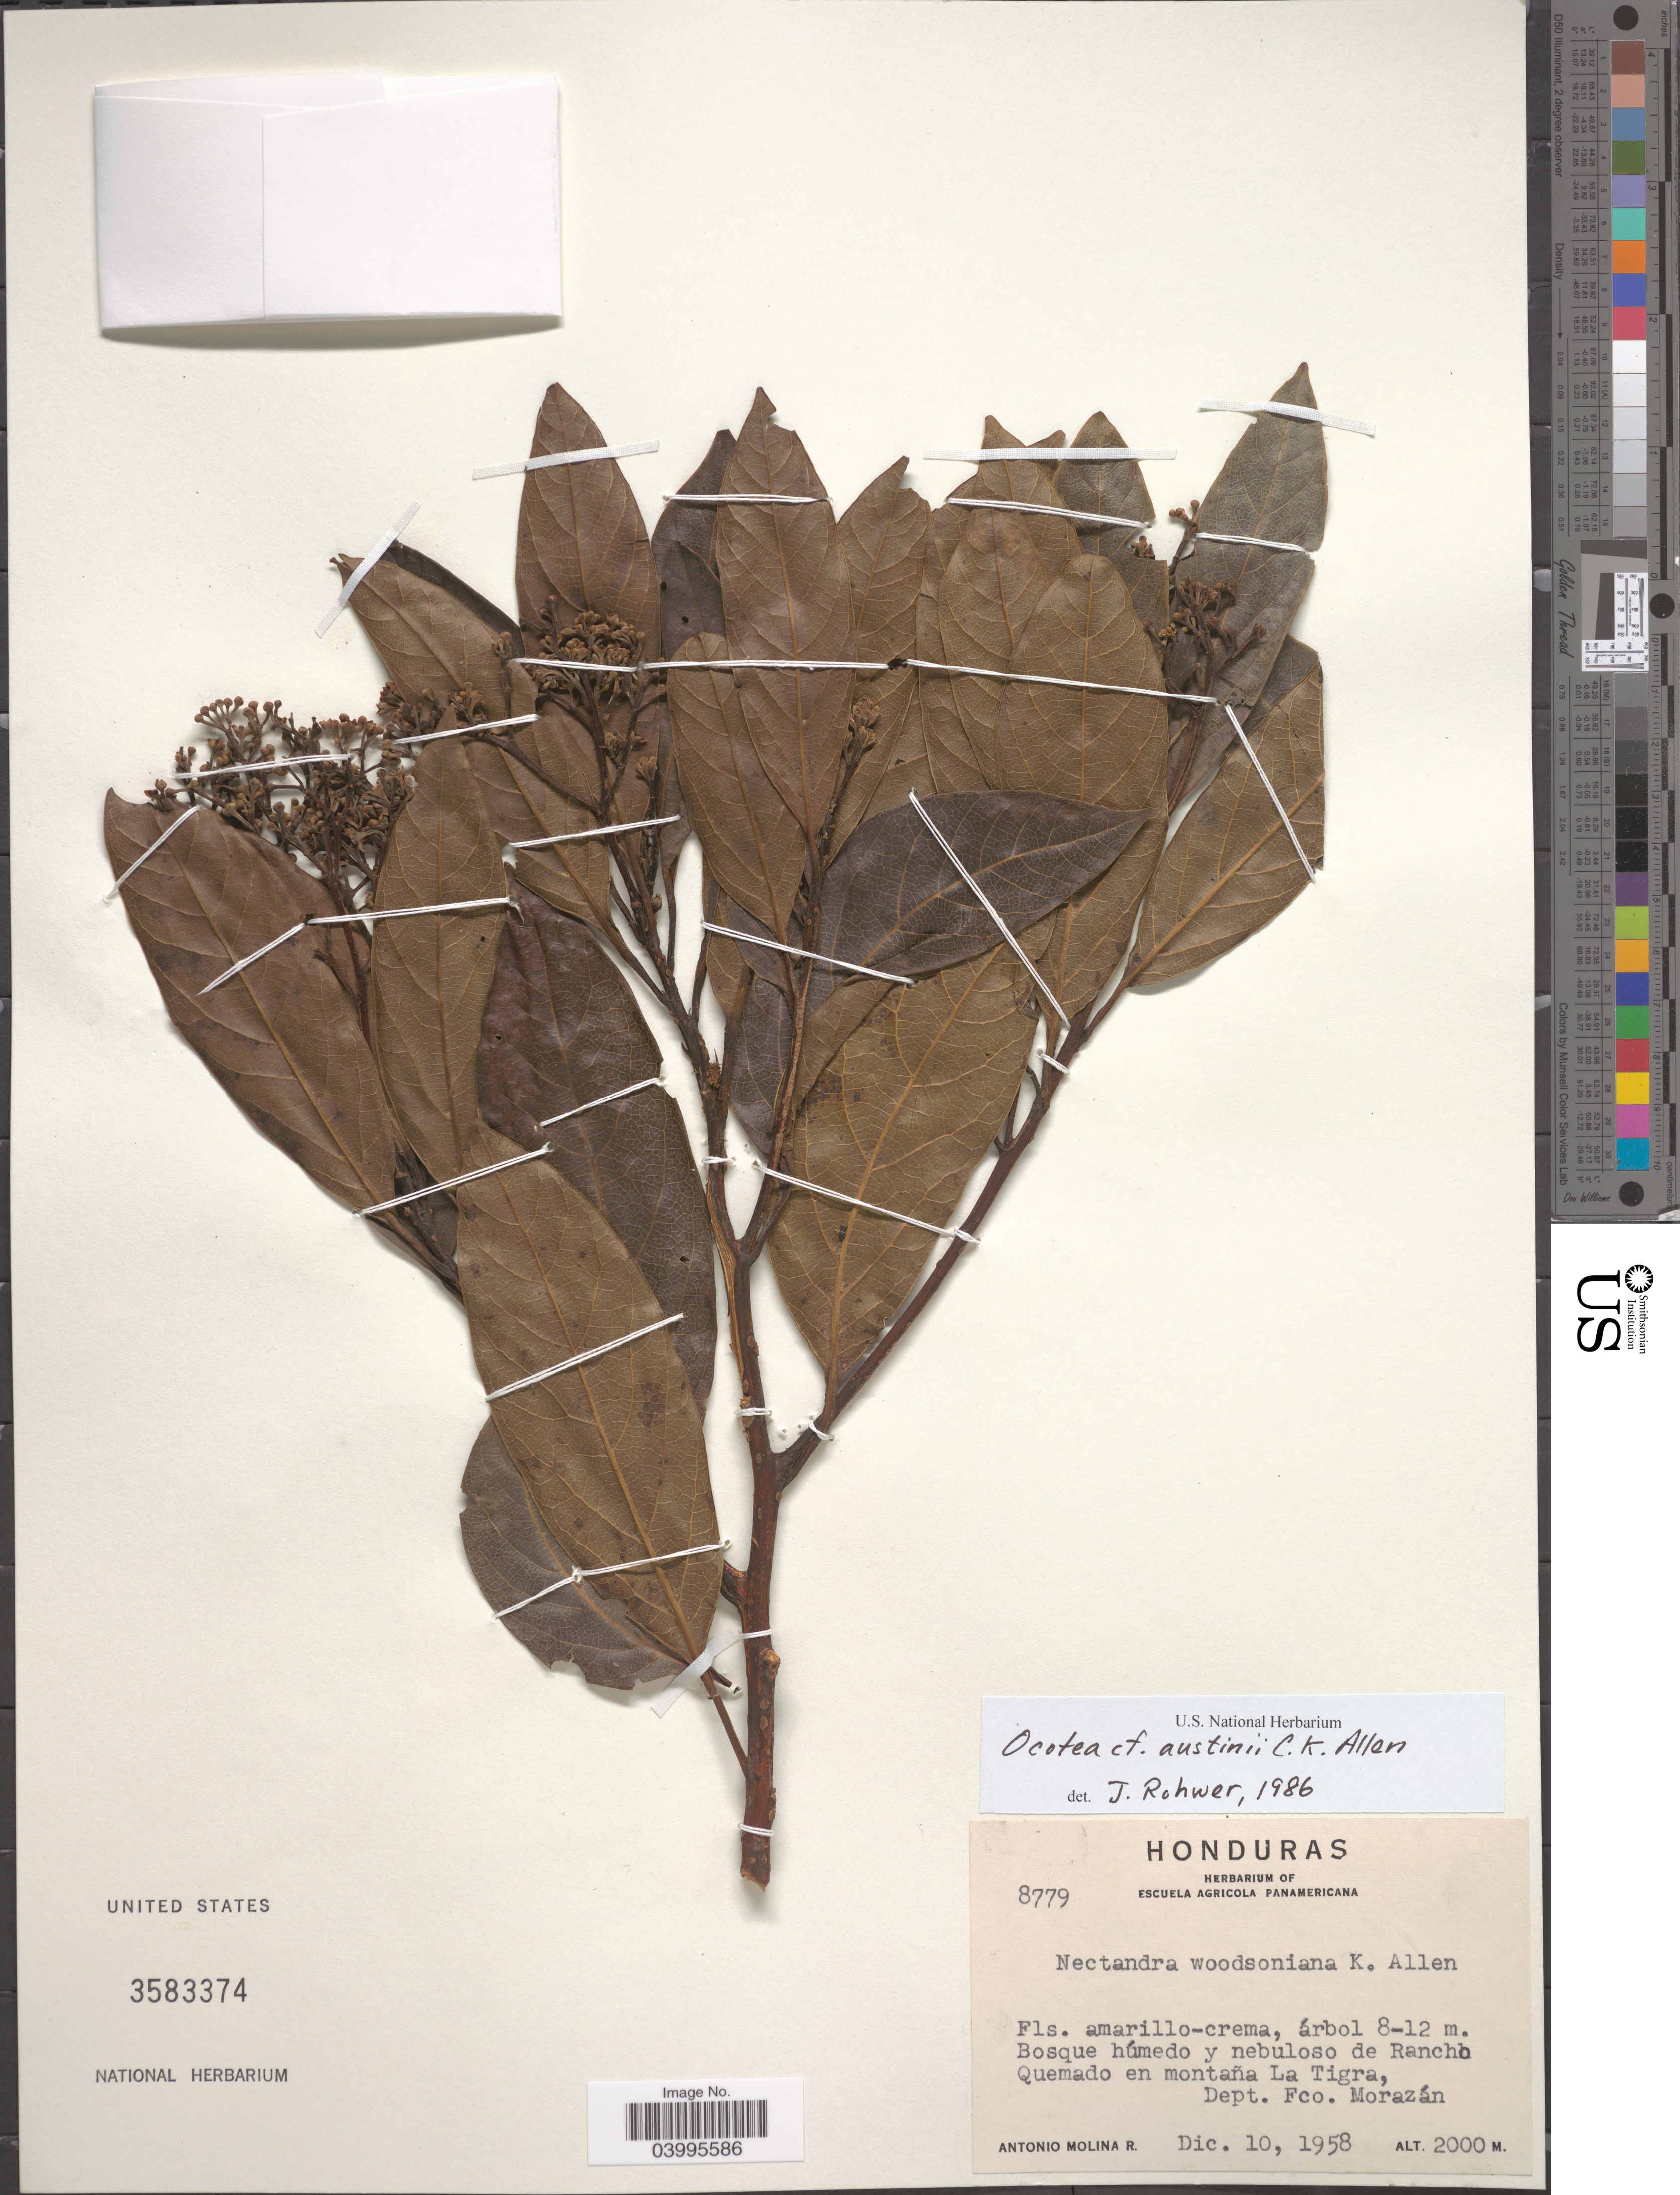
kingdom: Plantae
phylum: Tracheophyta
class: Magnoliopsida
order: Laurales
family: Lauraceae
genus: Ocotea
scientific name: Ocotea austinii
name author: C.K. Allen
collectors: A. Molina R.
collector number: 8779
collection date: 1958-12-10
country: Honduras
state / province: Fco. Morazán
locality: Bosque húmedo y nebuloso de Rancho Quemado en montaña La Tigra, Dept. Fco. Morazán.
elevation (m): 2000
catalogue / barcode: US 3583374